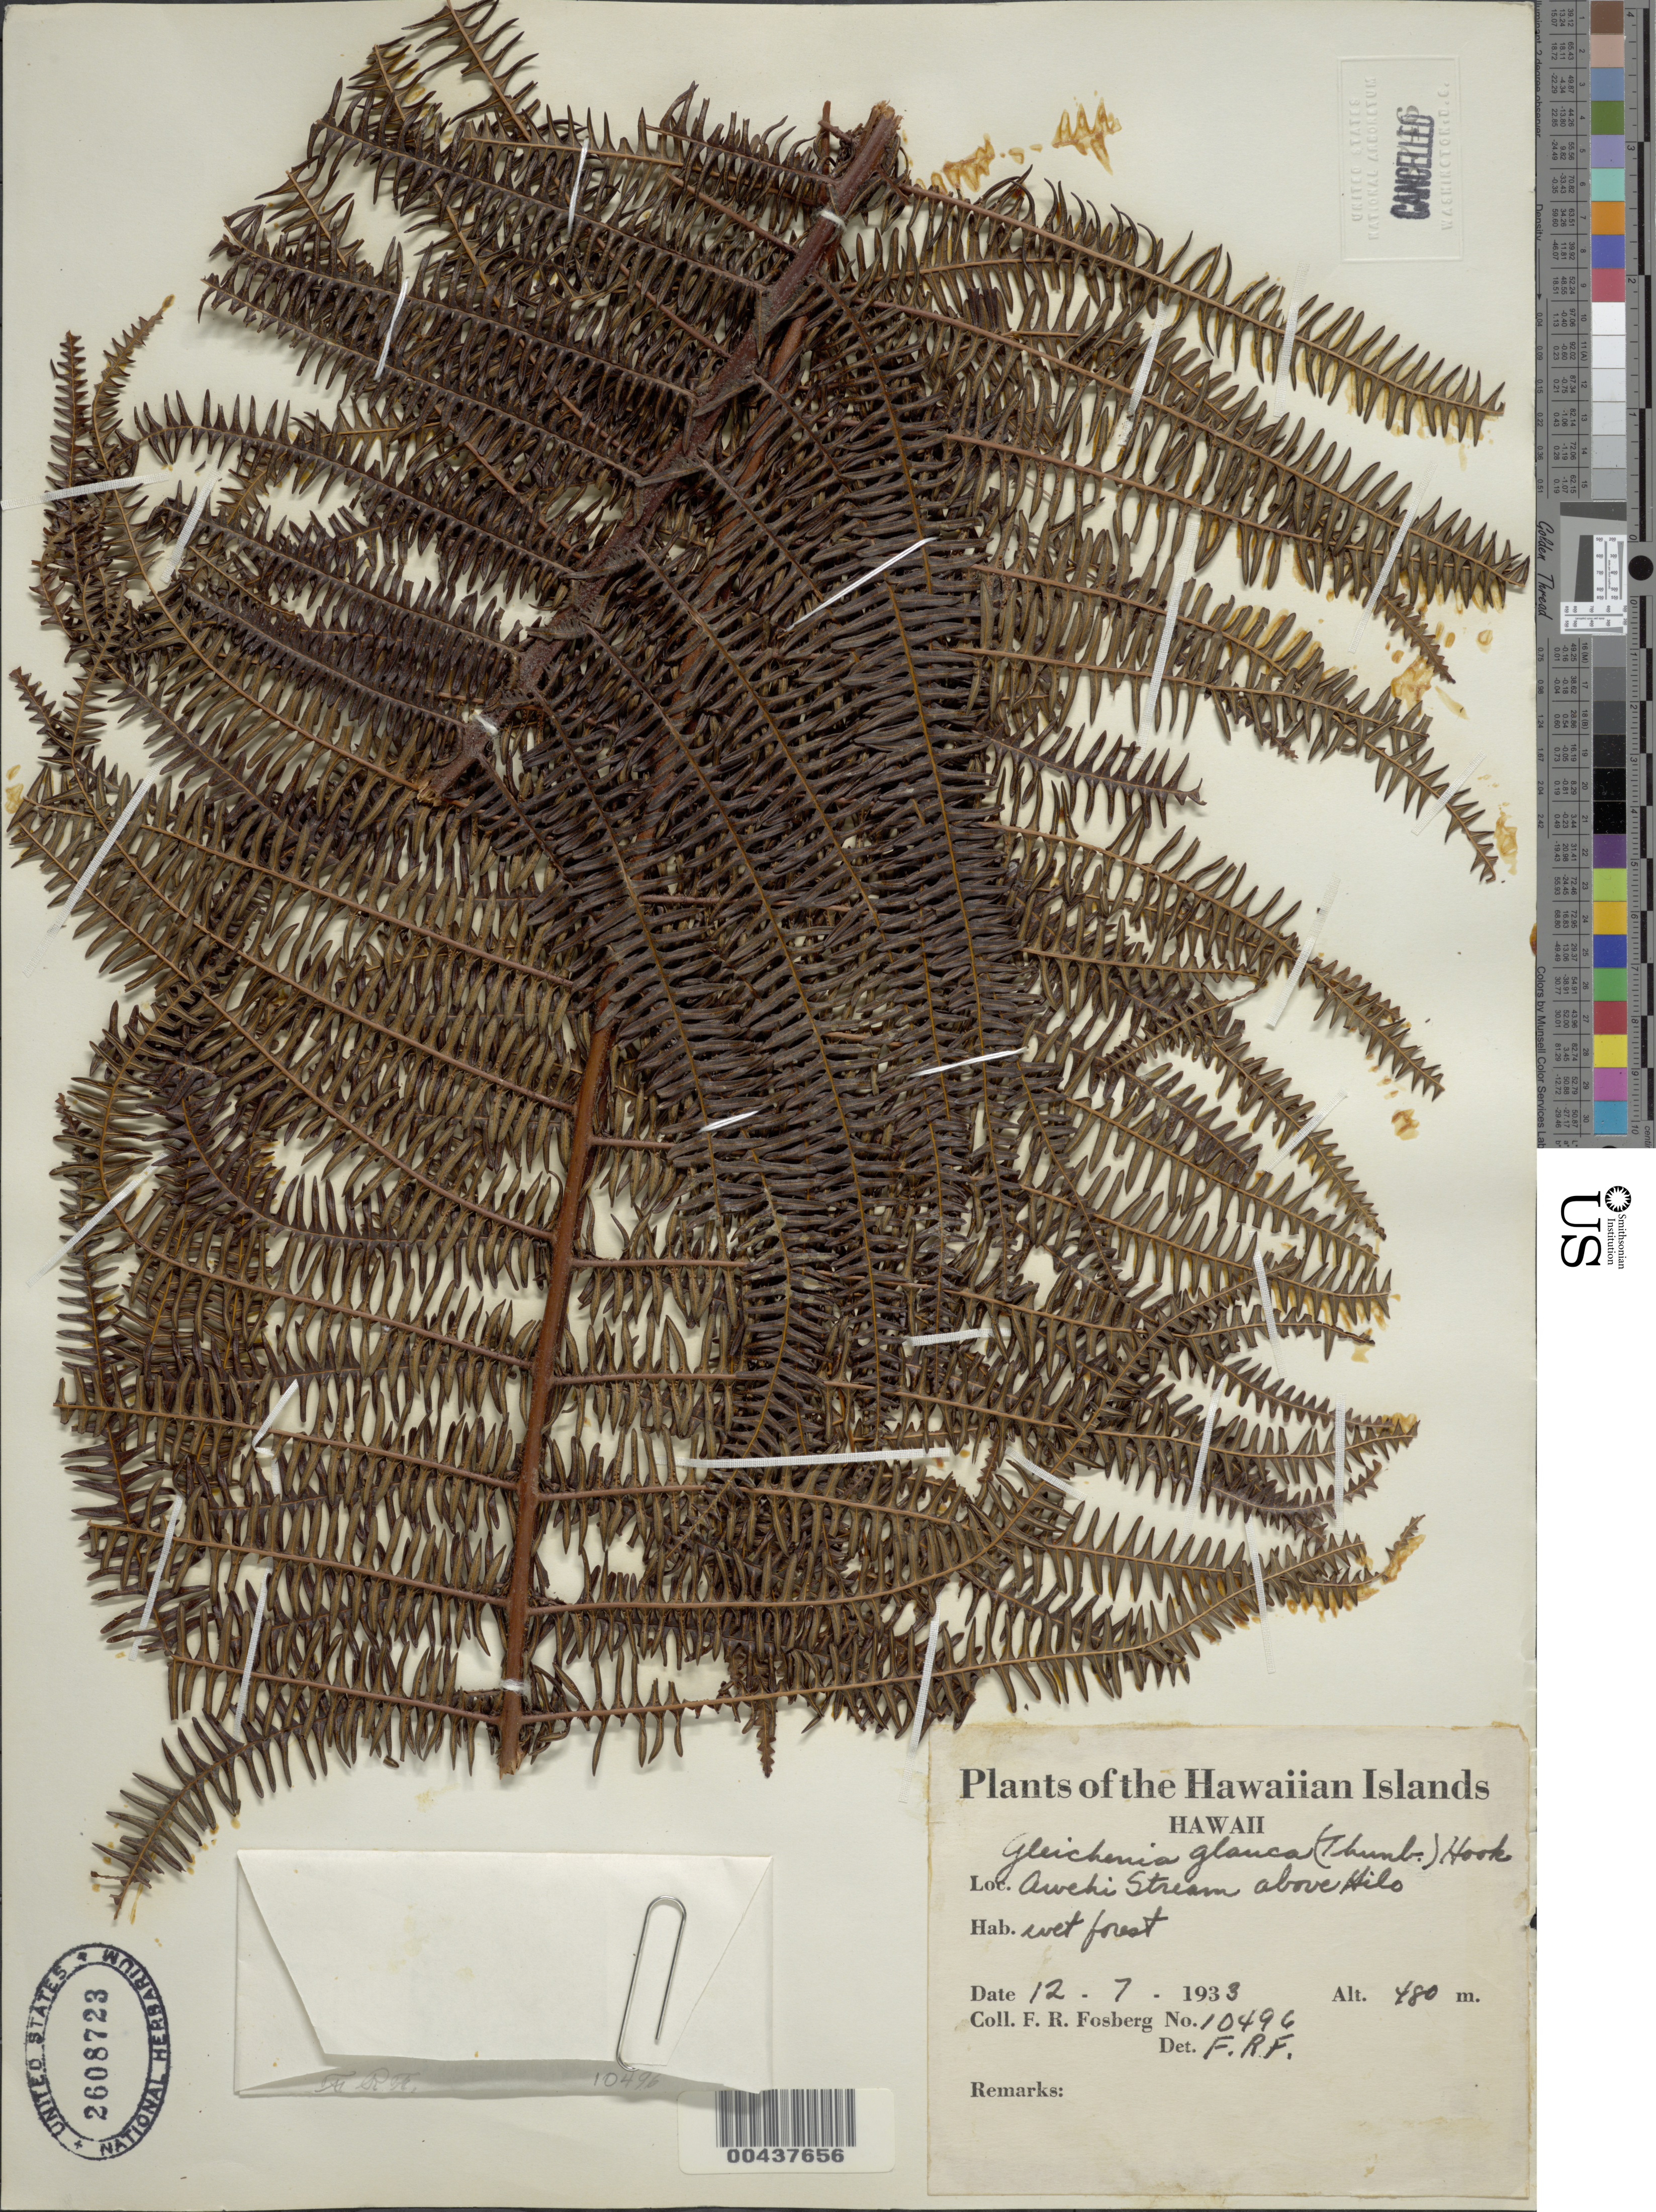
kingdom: Plantae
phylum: Tracheophyta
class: Polypodiopsida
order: Gleicheniales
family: Gleicheniaceae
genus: Diplopterygium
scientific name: Diplopterygium glaucum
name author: (Thunb. ex Houtt.) Nakai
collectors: F. R. Fosberg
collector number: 10496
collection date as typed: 12 Jul 1933 or 7 Dec 1933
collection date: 1933-07-12 or 1933-12-07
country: United States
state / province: Hawaii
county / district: Hawaii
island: Hawaii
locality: Awehi Stream above Hilo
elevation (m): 480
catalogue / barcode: US 2608723